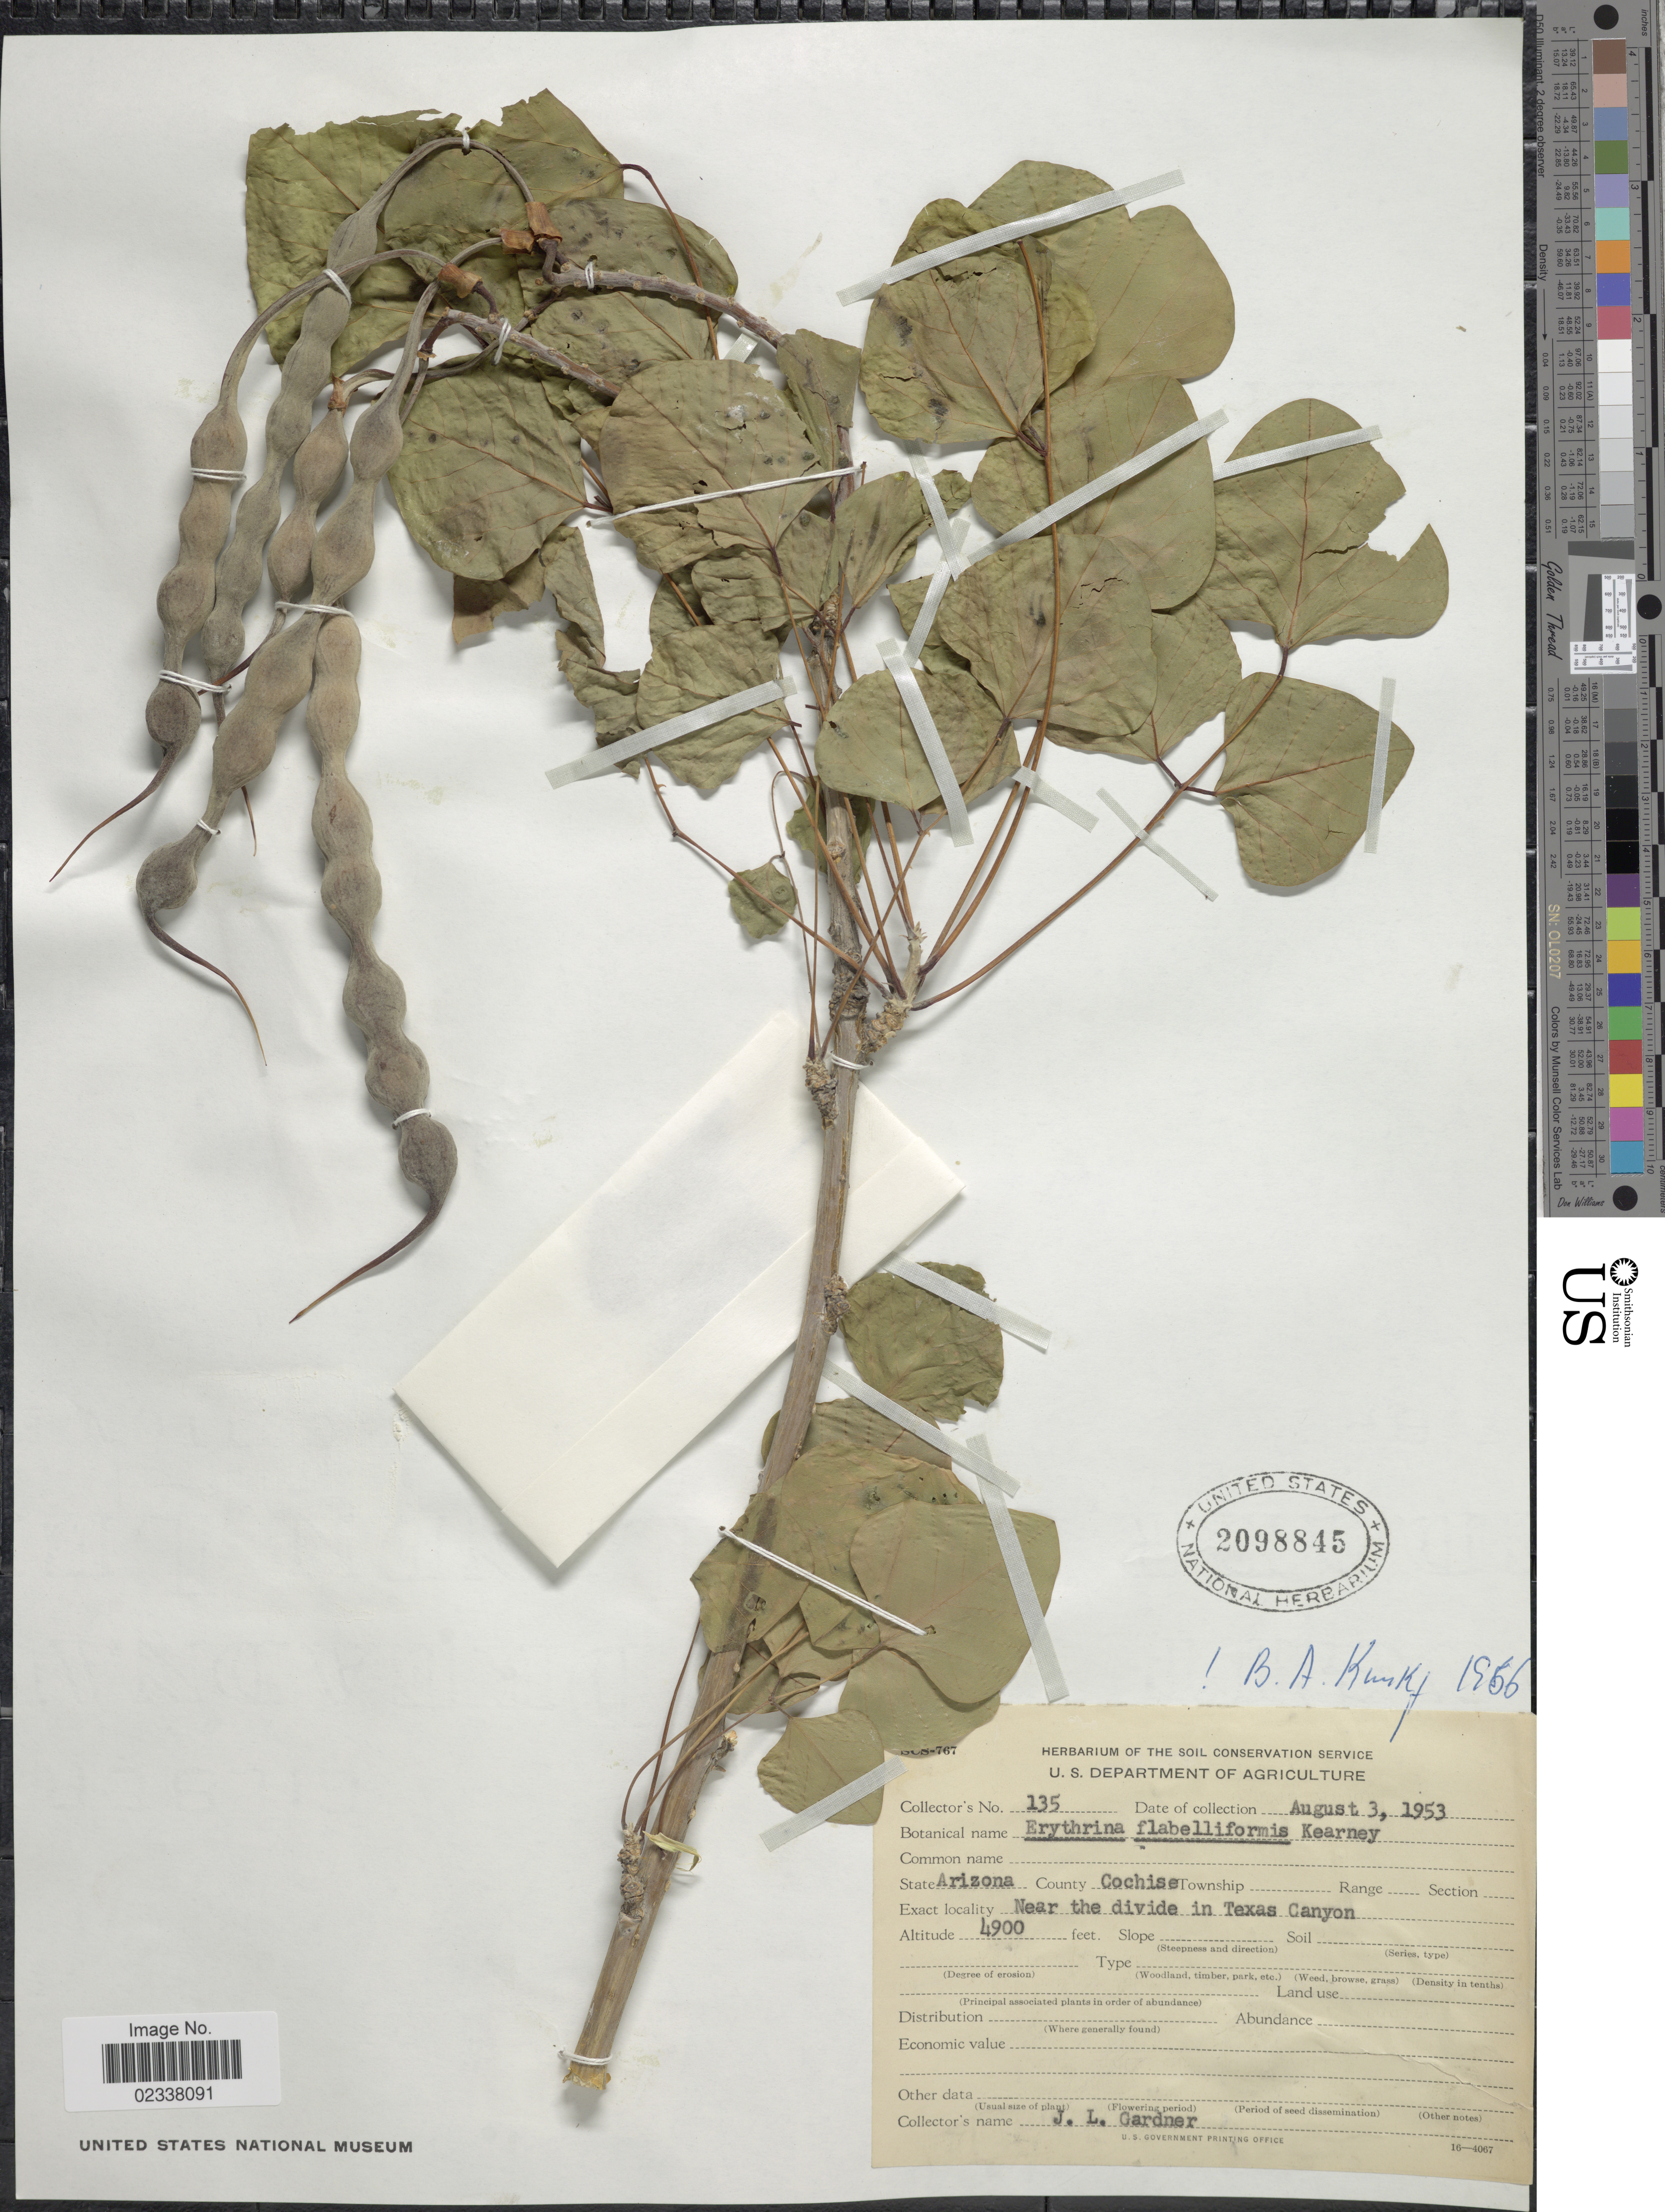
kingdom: Plantae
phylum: Tracheophyta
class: Magnoliopsida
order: Fabales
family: Fabaceae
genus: Erythrina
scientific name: Erythrina flabelliformis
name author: Kearney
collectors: J. L. Gardner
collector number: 135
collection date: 1953-08-03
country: United States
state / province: Arizona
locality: County Cochise. Near the divide in Texas Canyon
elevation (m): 1494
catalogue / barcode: US 2098845